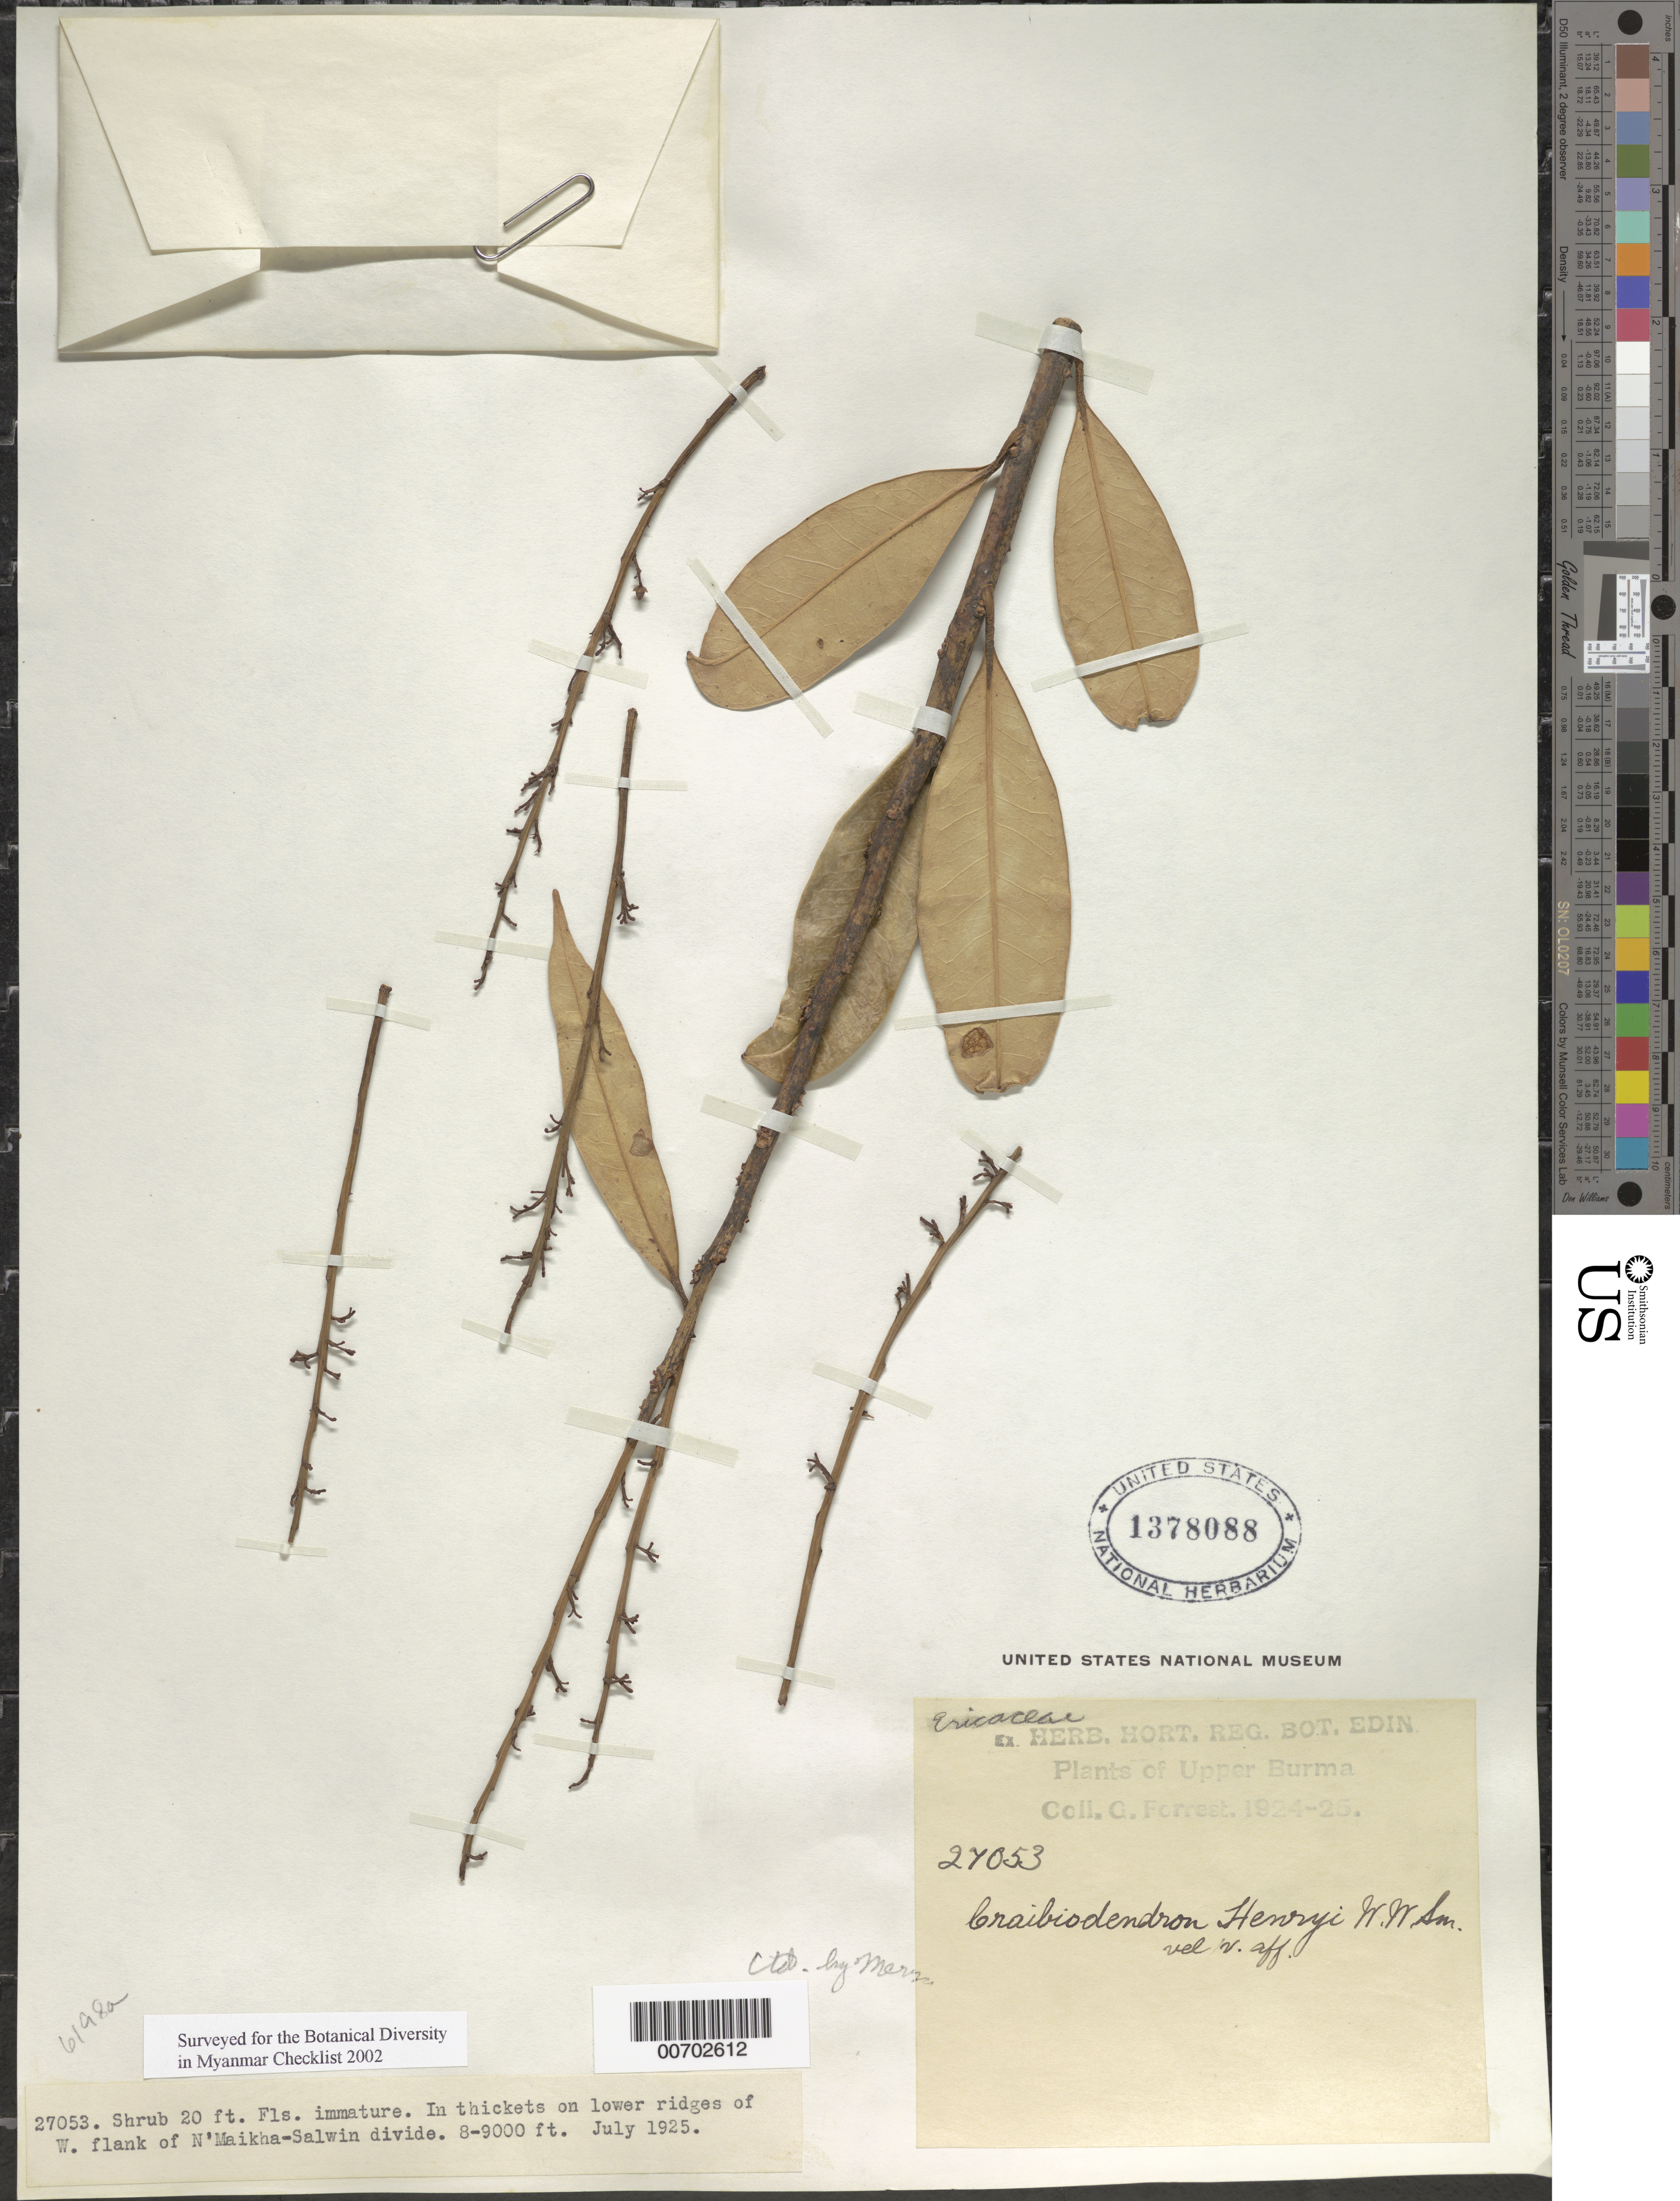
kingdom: Plantae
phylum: Tracheophyta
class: Magnoliopsida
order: Ericales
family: Ericaceae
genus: Craibiodendron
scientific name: Craibiodendron henryi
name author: W.W. Sm.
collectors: G. Forrest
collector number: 27053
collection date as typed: Jul 1925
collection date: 1925-07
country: Myanmar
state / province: Kachin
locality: N'Maikha-Salwin Divide, W flank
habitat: Thickets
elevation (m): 2438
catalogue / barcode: US 1378088